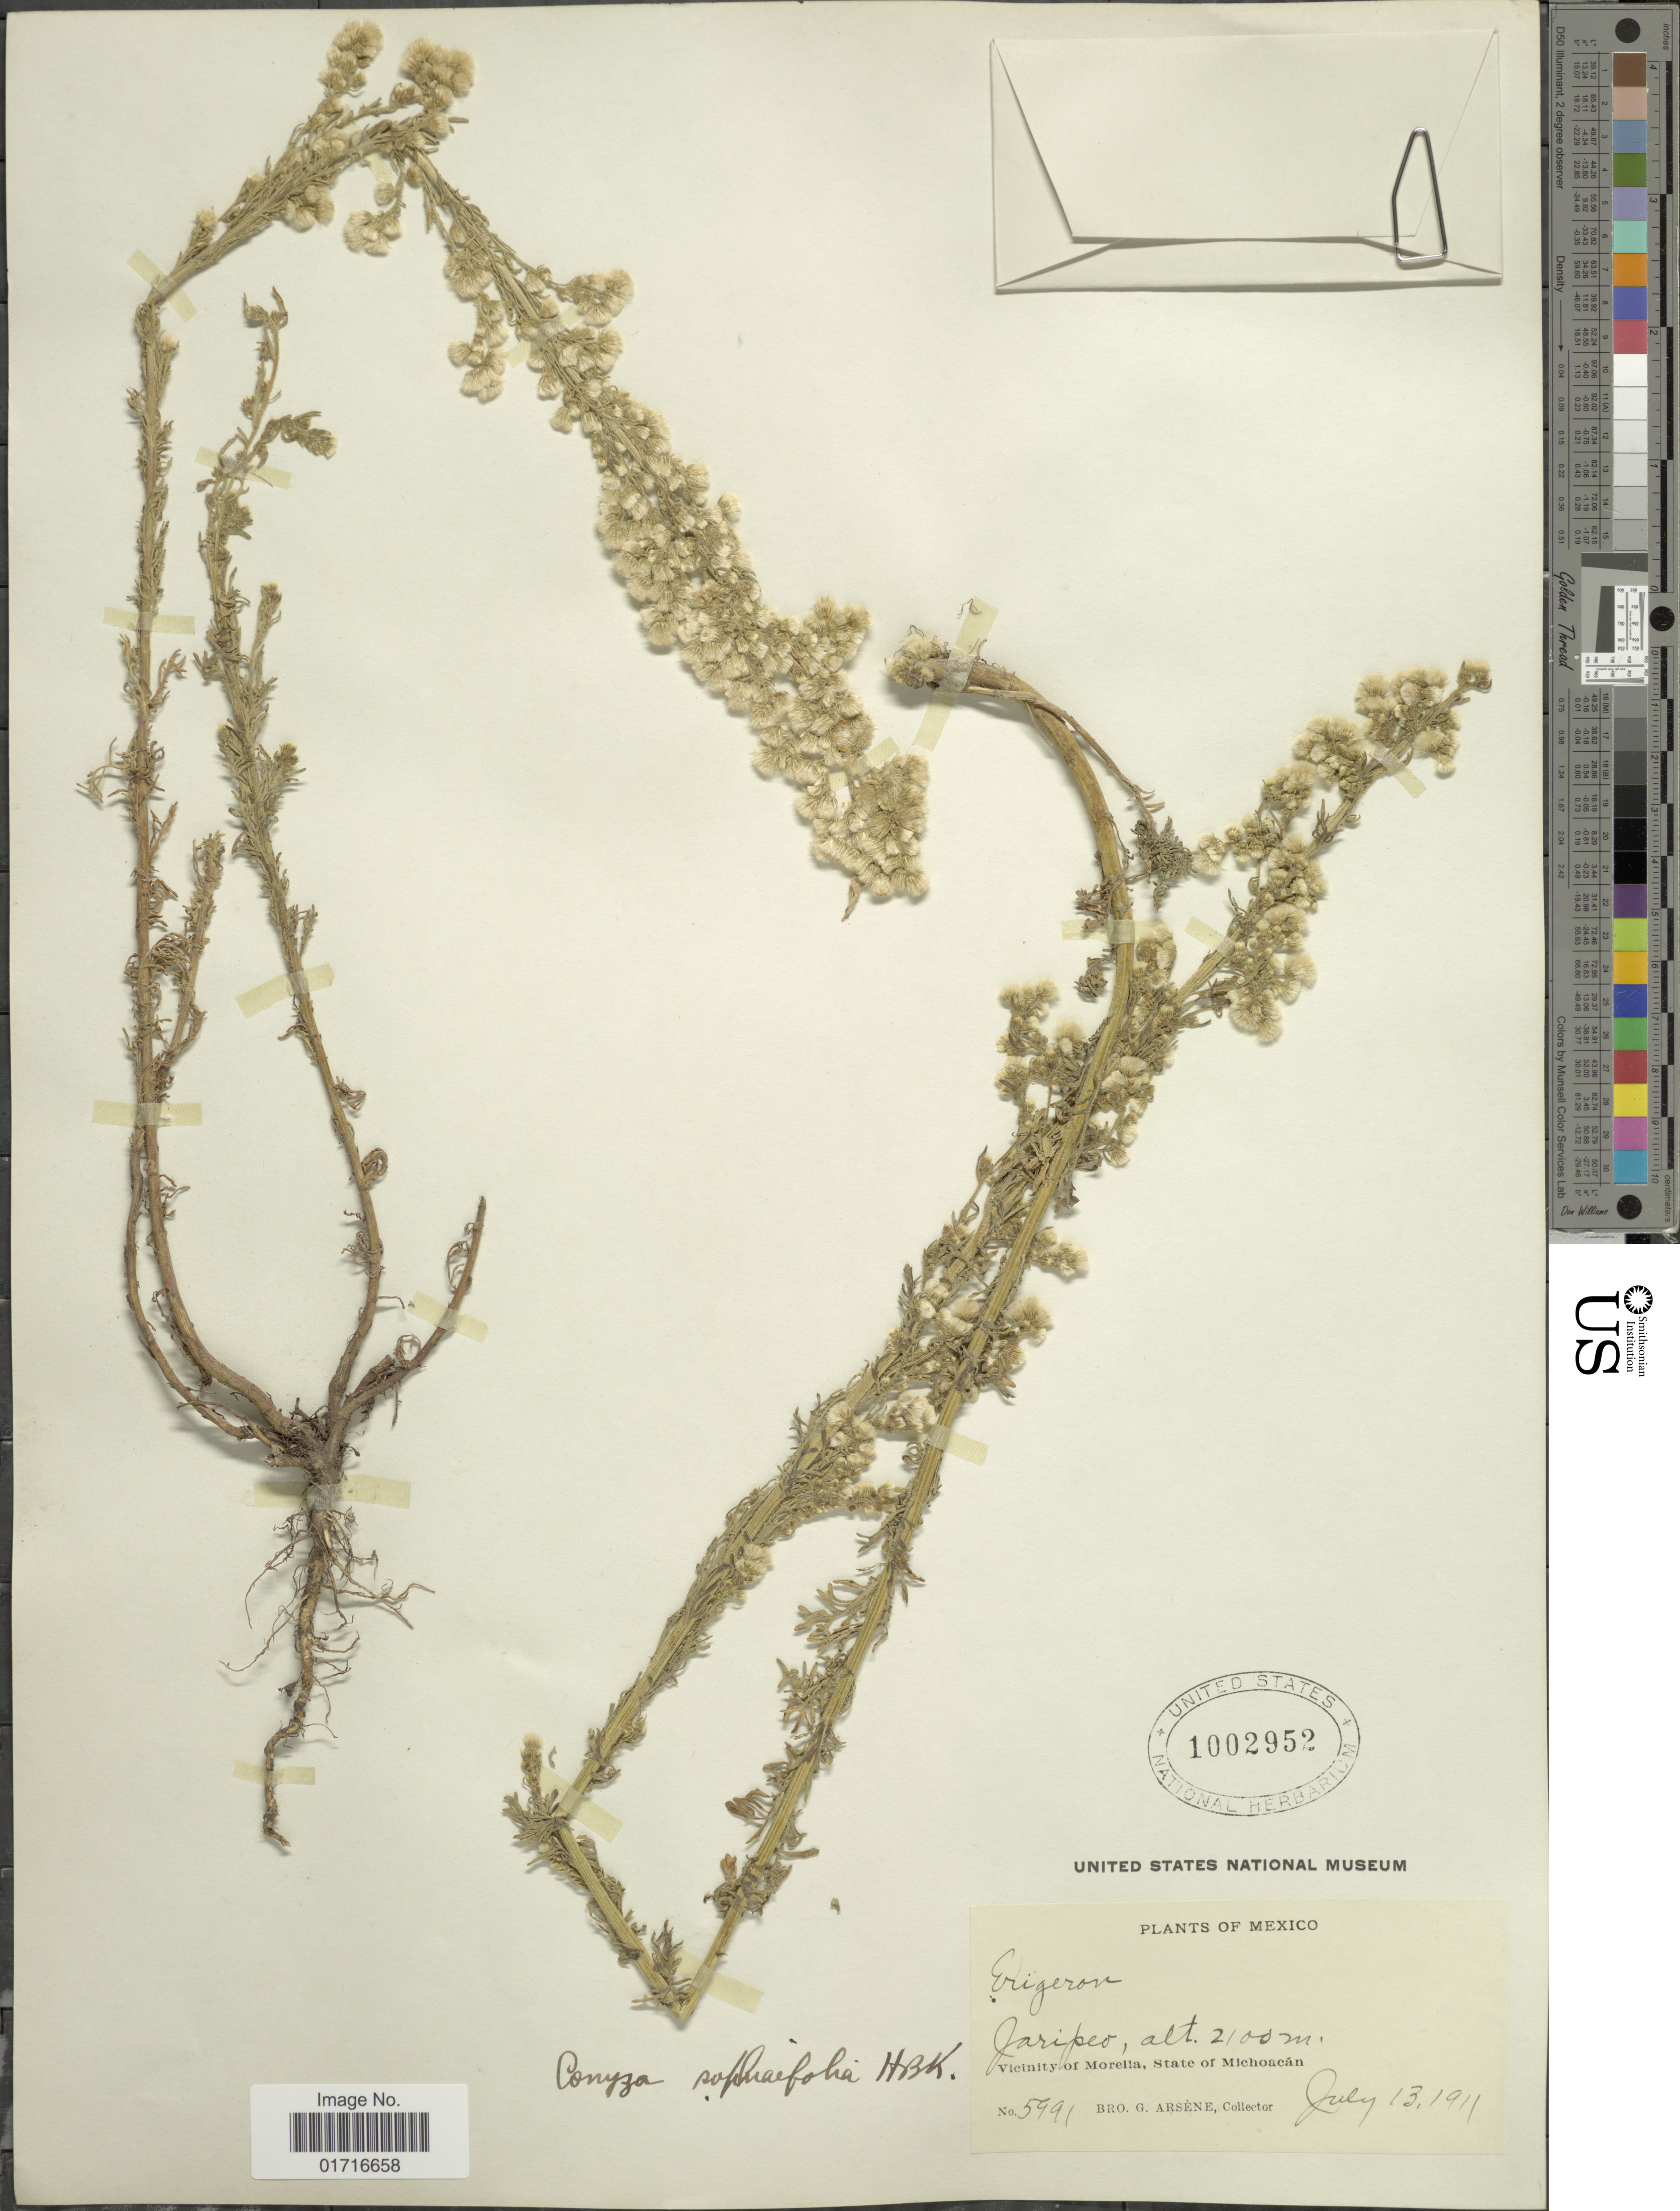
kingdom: Plantae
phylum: Tracheophyta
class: Magnoliopsida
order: Asterales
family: Asteraceae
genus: Conyza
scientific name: Conyza sophiaefolia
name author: Kunth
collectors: Bro. G. Arsène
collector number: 5991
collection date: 1911-07-13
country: Mexico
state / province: Michoacán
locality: Jaripco, Vicinity of Morelia, State of Michoacan.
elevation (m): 2100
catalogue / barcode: US 1002952